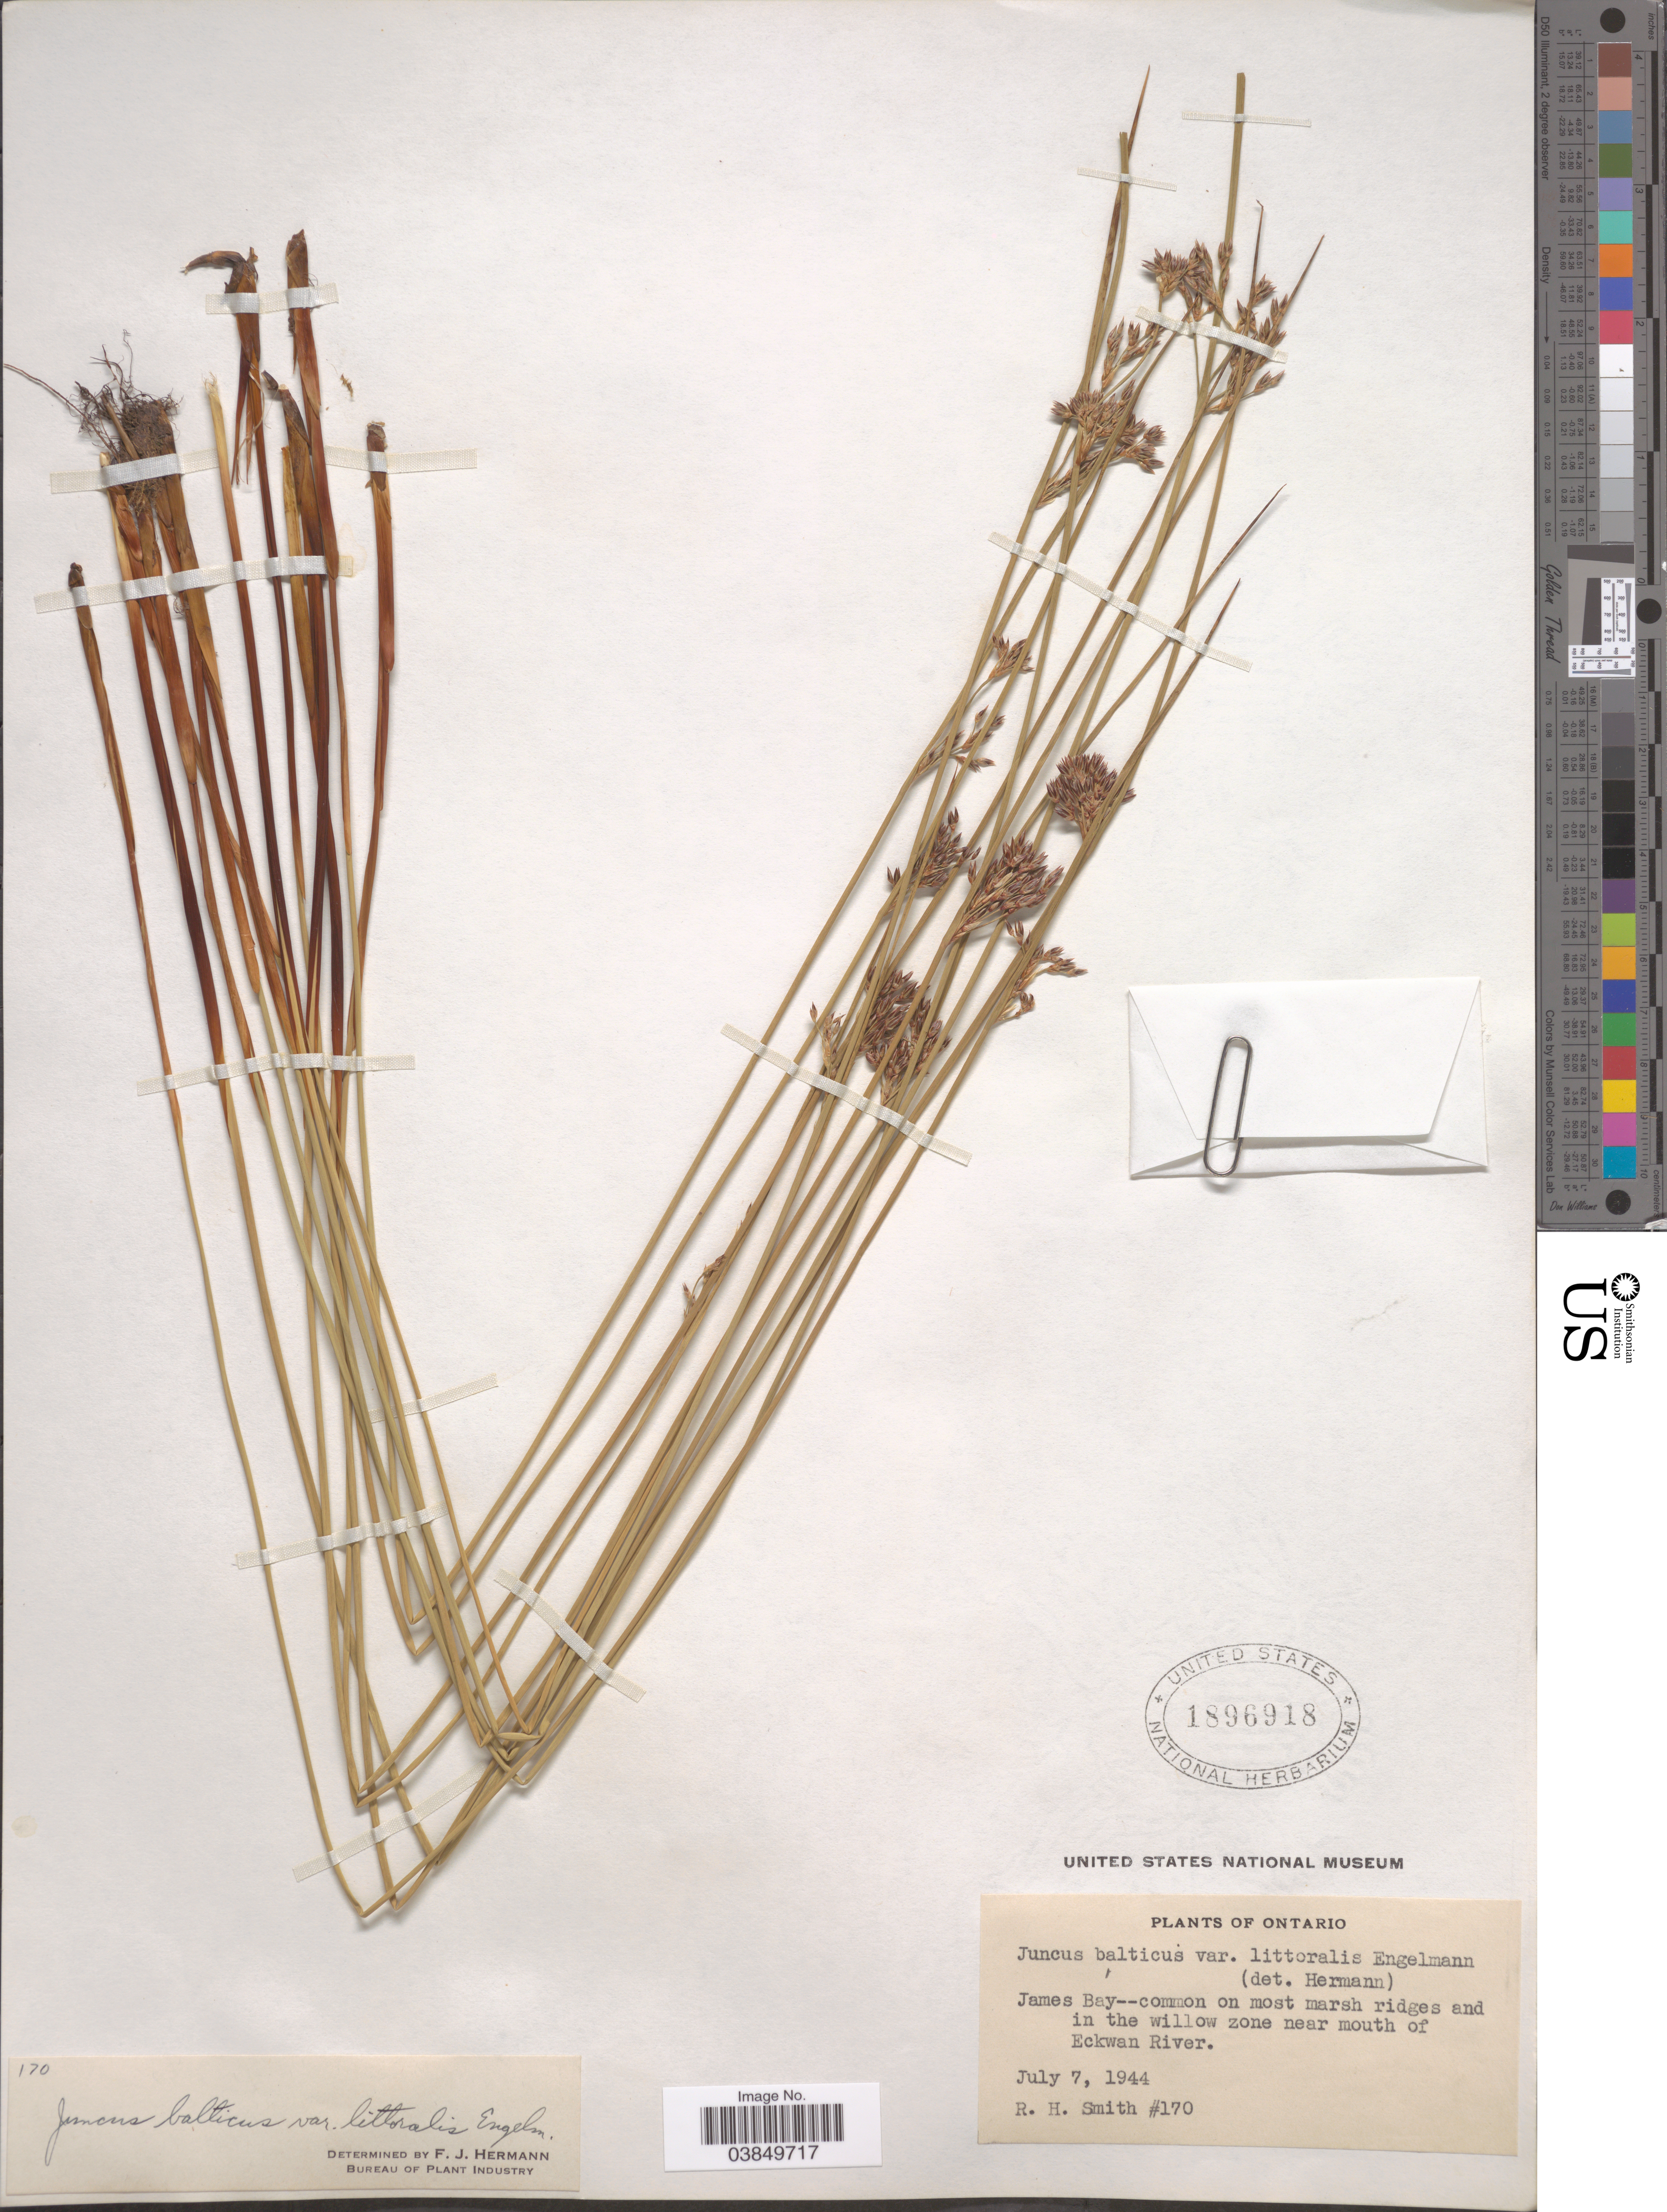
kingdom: Plantae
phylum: Tracheophyta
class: Liliopsida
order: Poales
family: Juncaceae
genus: Juncus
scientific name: Juncus balticus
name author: Willd.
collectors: R. H. Smith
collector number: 170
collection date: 1944-07-07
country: Canada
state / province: Ontario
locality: James Bay-- common on most marsh ridges and in the willow zone near mouth of Eckwan River.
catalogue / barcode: US 1896918